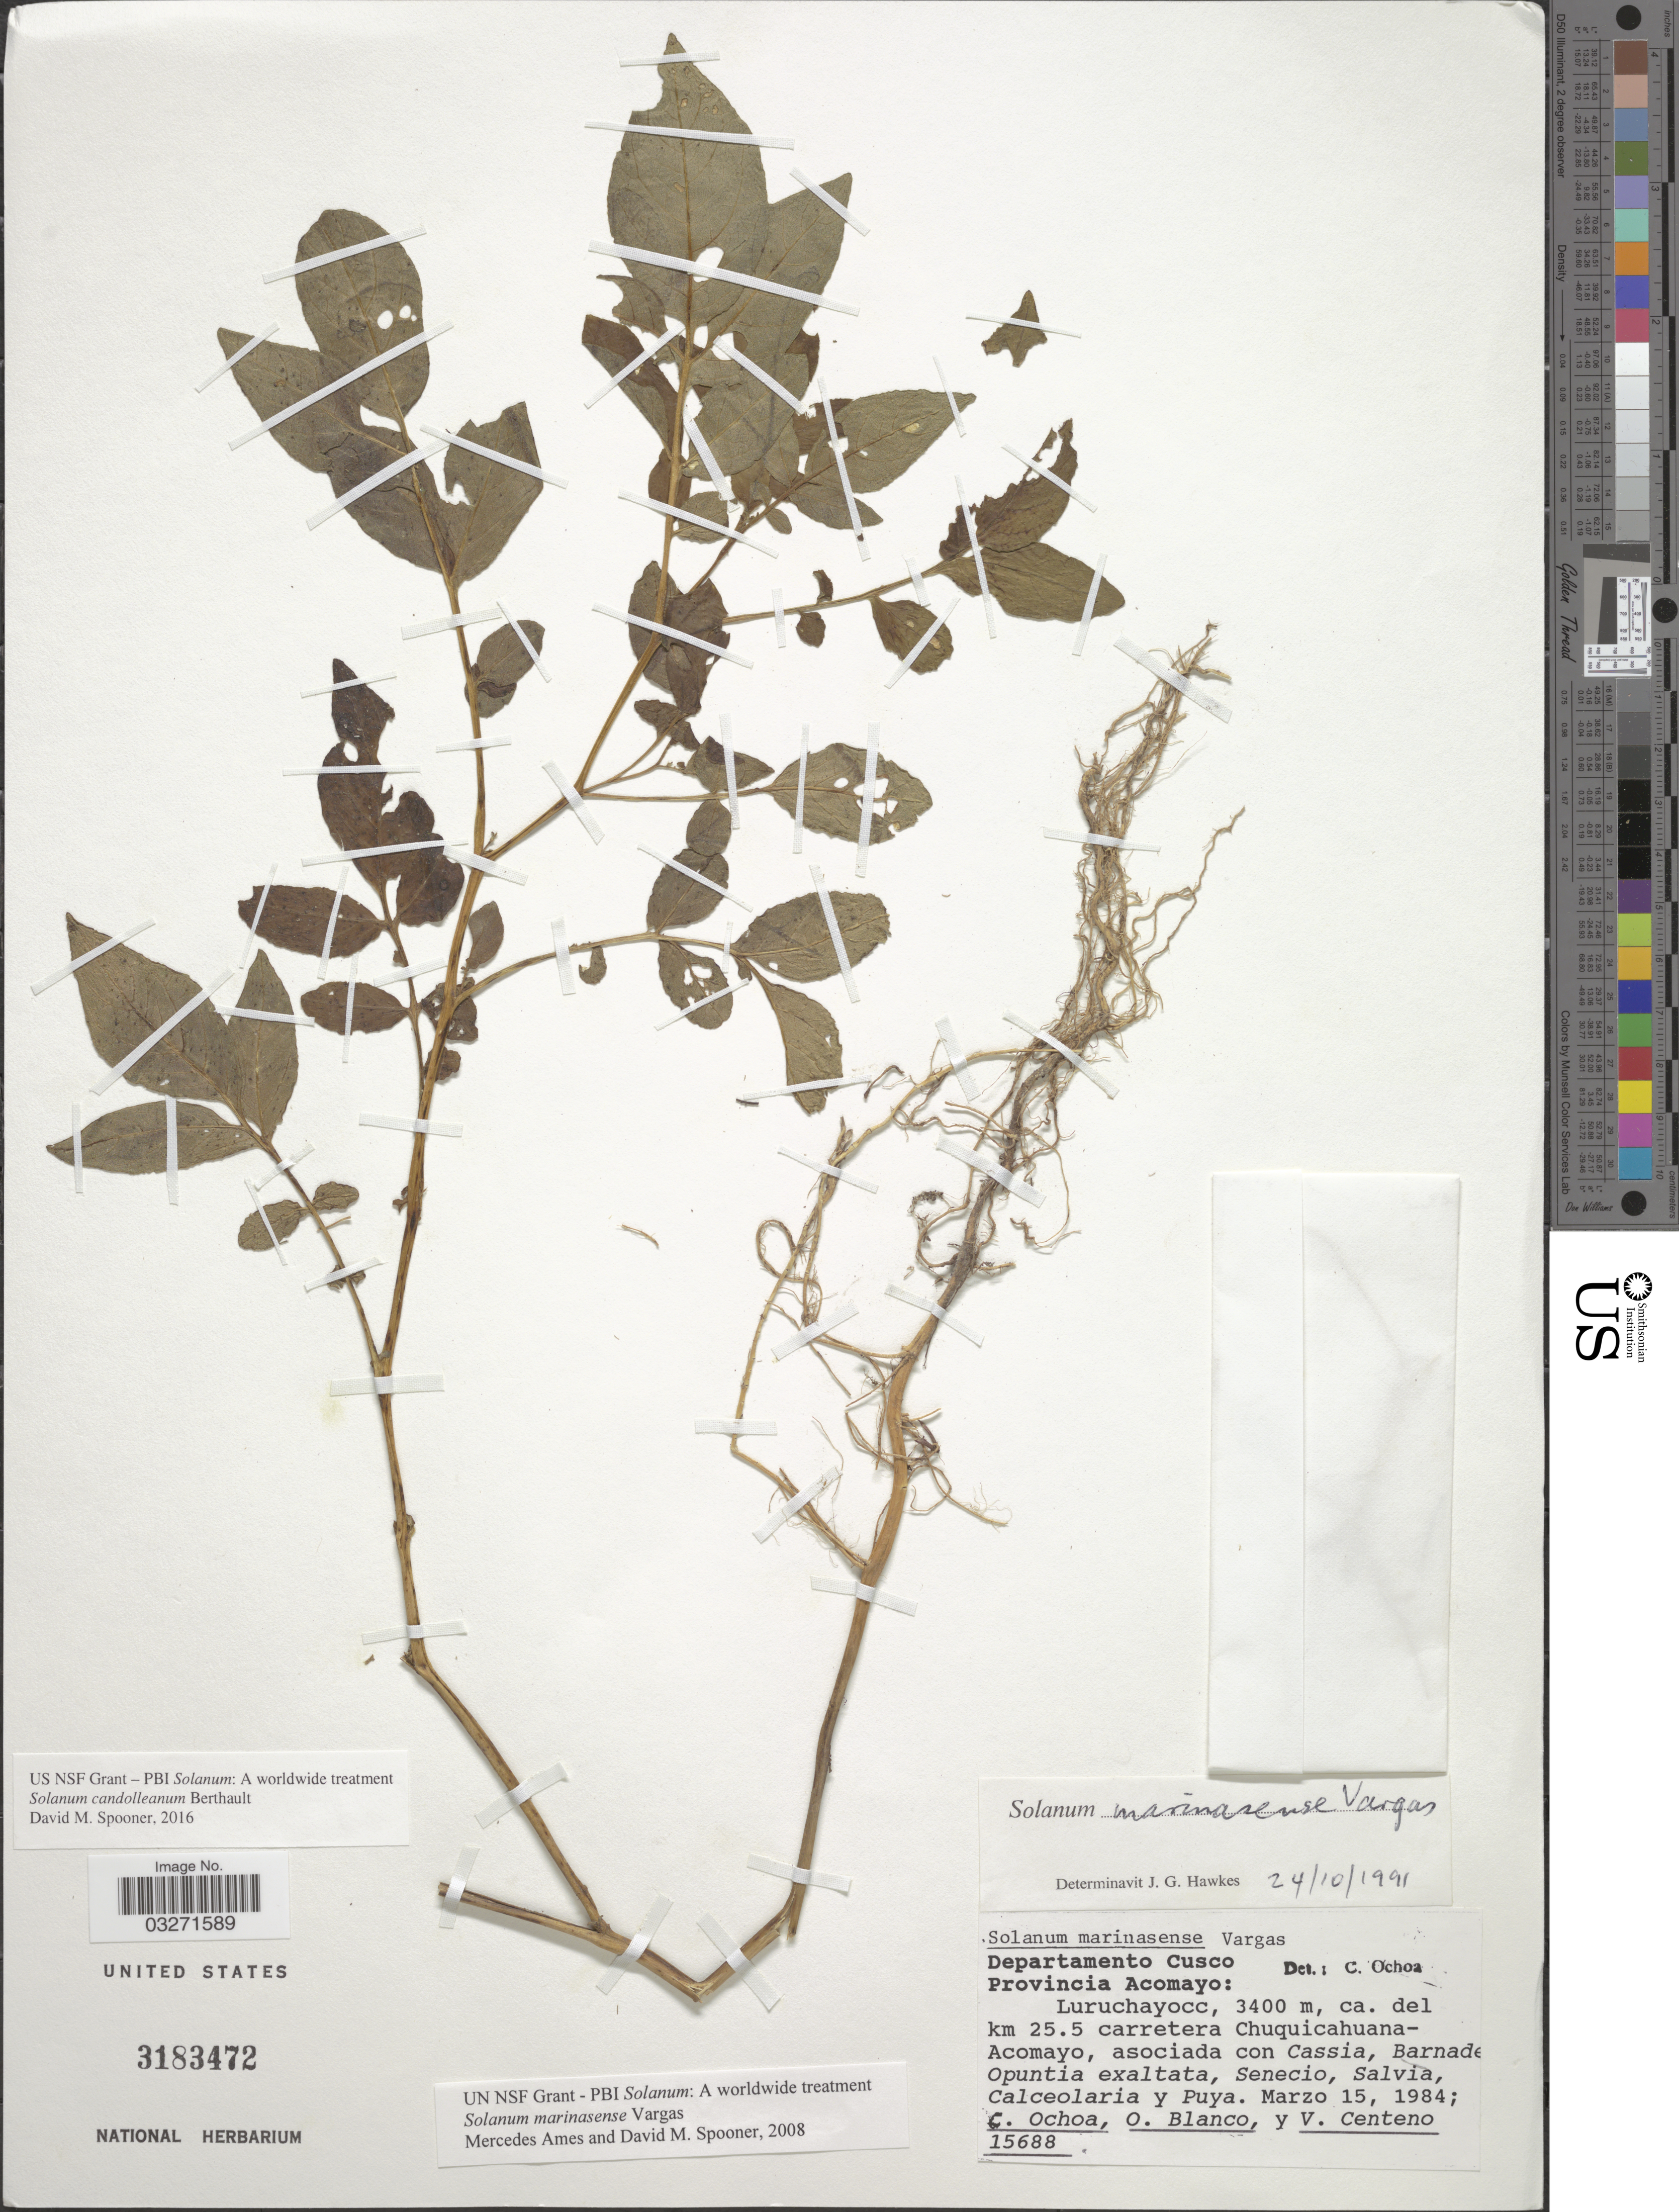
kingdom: Plantae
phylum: Tracheophyta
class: Magnoliopsida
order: Solanales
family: Solanaceae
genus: Solanum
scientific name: Solanum candolleanum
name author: Berthault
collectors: C. Ochoa, O. Blanco & V. Centeno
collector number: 15688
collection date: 1984-03-15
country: Peru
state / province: Cusco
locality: Departamento Cusco. Provincia Acomayo: Luruchayocc, del km 25.5 carretera Chuquicahuana-Acomayo.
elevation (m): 3400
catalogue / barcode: US 3183472